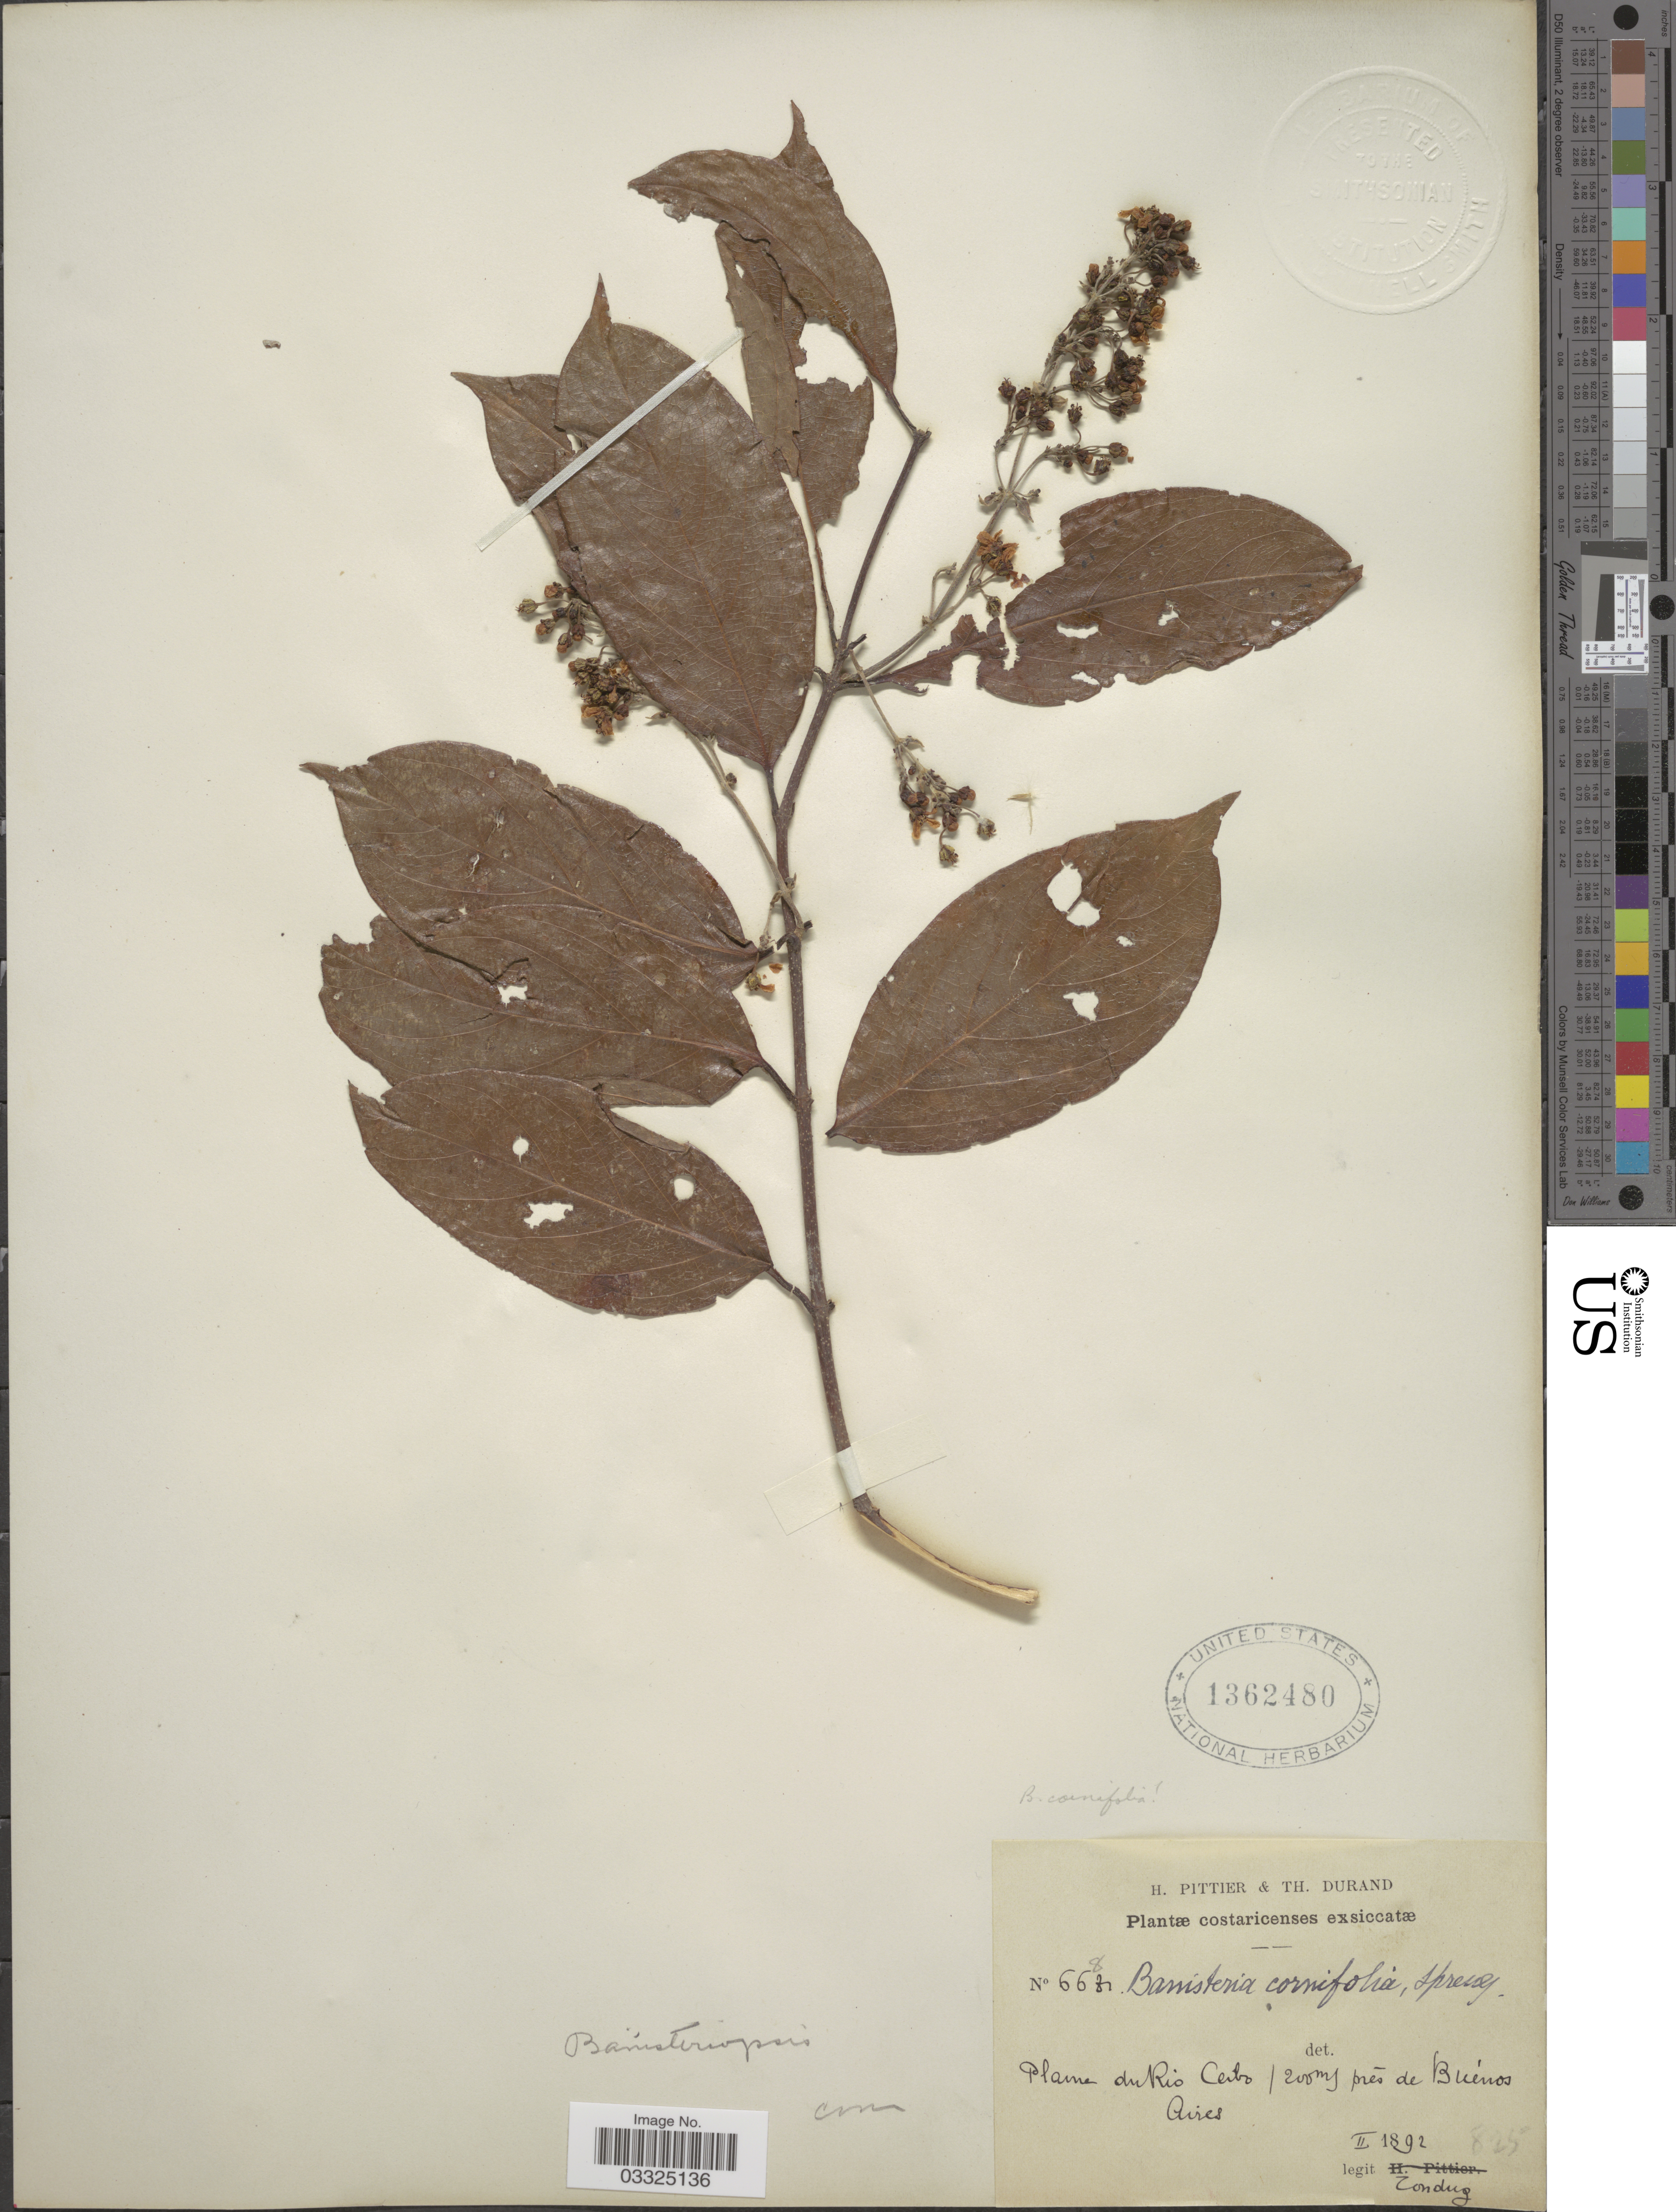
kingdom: Plantae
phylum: Tracheophyta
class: Magnoliopsida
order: Malpighiales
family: Malpighiaceae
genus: Bronwenia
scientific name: Bronwenia cornifolia var. maracaybensis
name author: (A. Juss.) W.R. Anderson & C. Davis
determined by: Strong, Mark T., (BOT), Smithsonian Institution - National Museum of Natural History (UNITED STATES)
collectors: Tonduz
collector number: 6681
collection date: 1892-02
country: Costa Rica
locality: Plaine du Rio Ceibo/ 200 m prés de Buénos Aires.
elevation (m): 200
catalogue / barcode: US 1362480